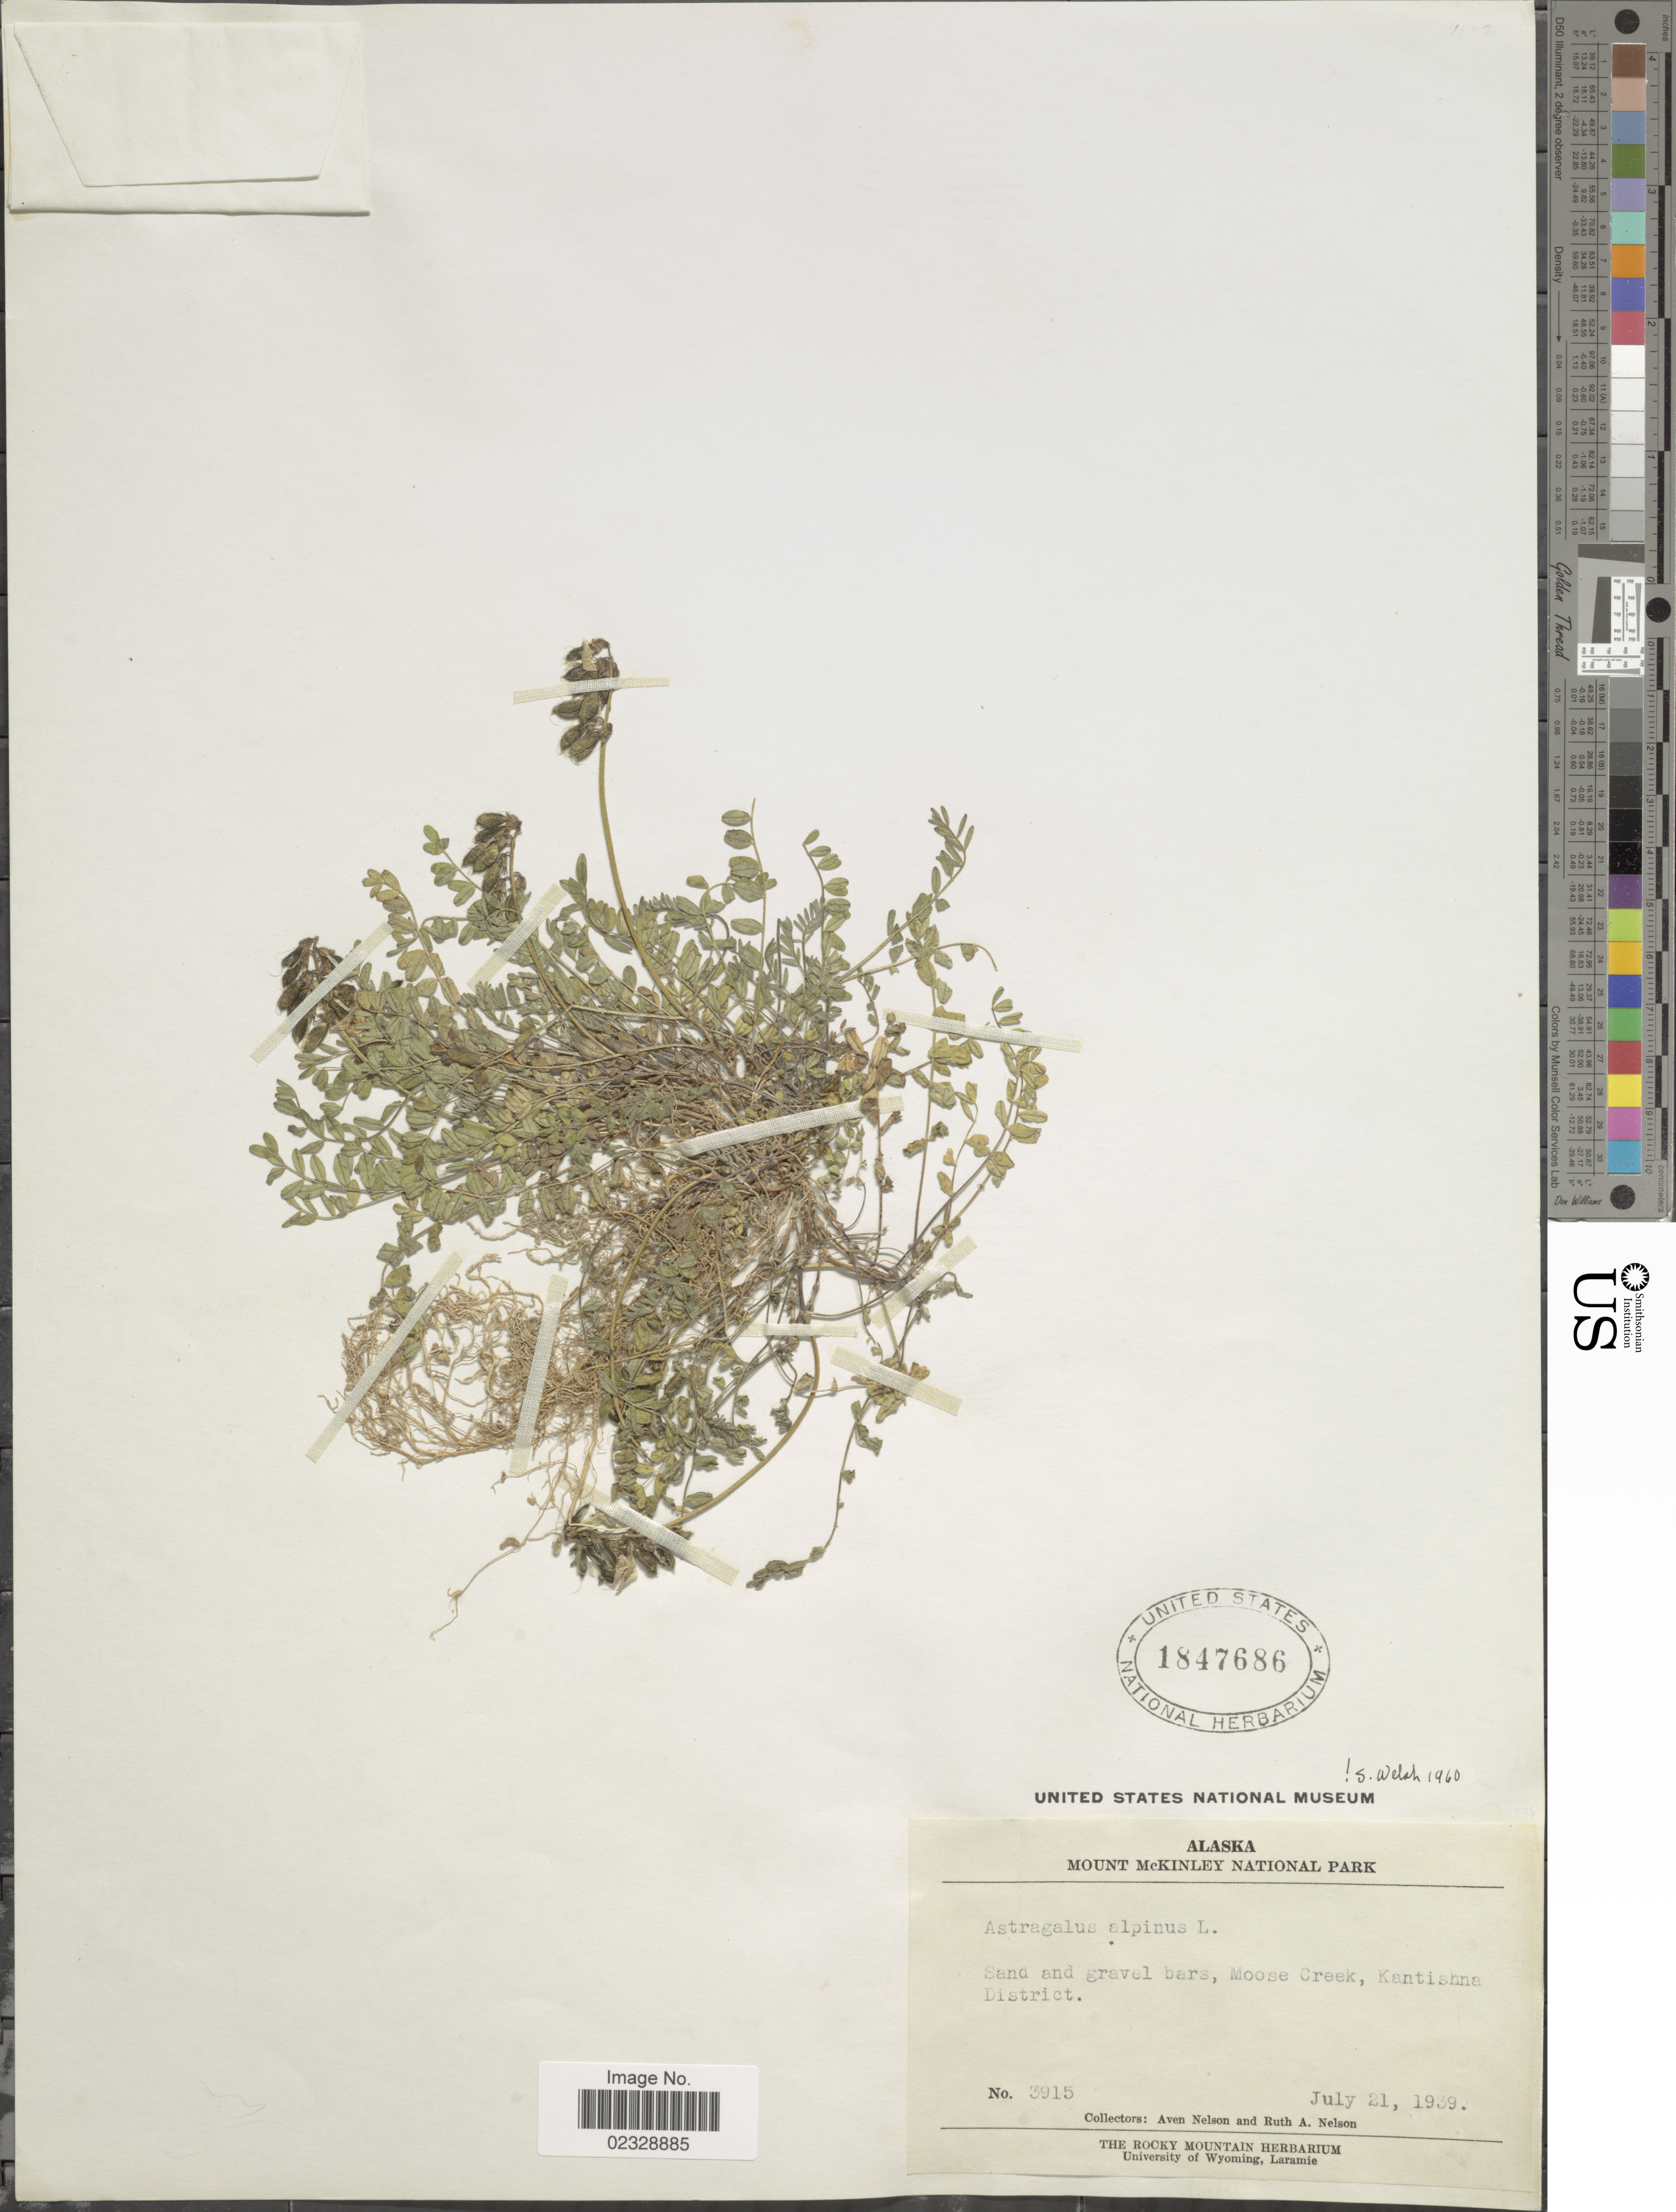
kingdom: Plantae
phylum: Tracheophyta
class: Magnoliopsida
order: Fabales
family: Fabaceae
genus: Astragalus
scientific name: Astragalus alpinus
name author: L.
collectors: A. Nelson & R. A. Nelson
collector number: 3915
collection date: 1939-07-21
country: United States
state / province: Alaska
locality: Mount McKinley National Park, Sand gravel bars, Moose Creek, Kantishna District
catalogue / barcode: US 1847686